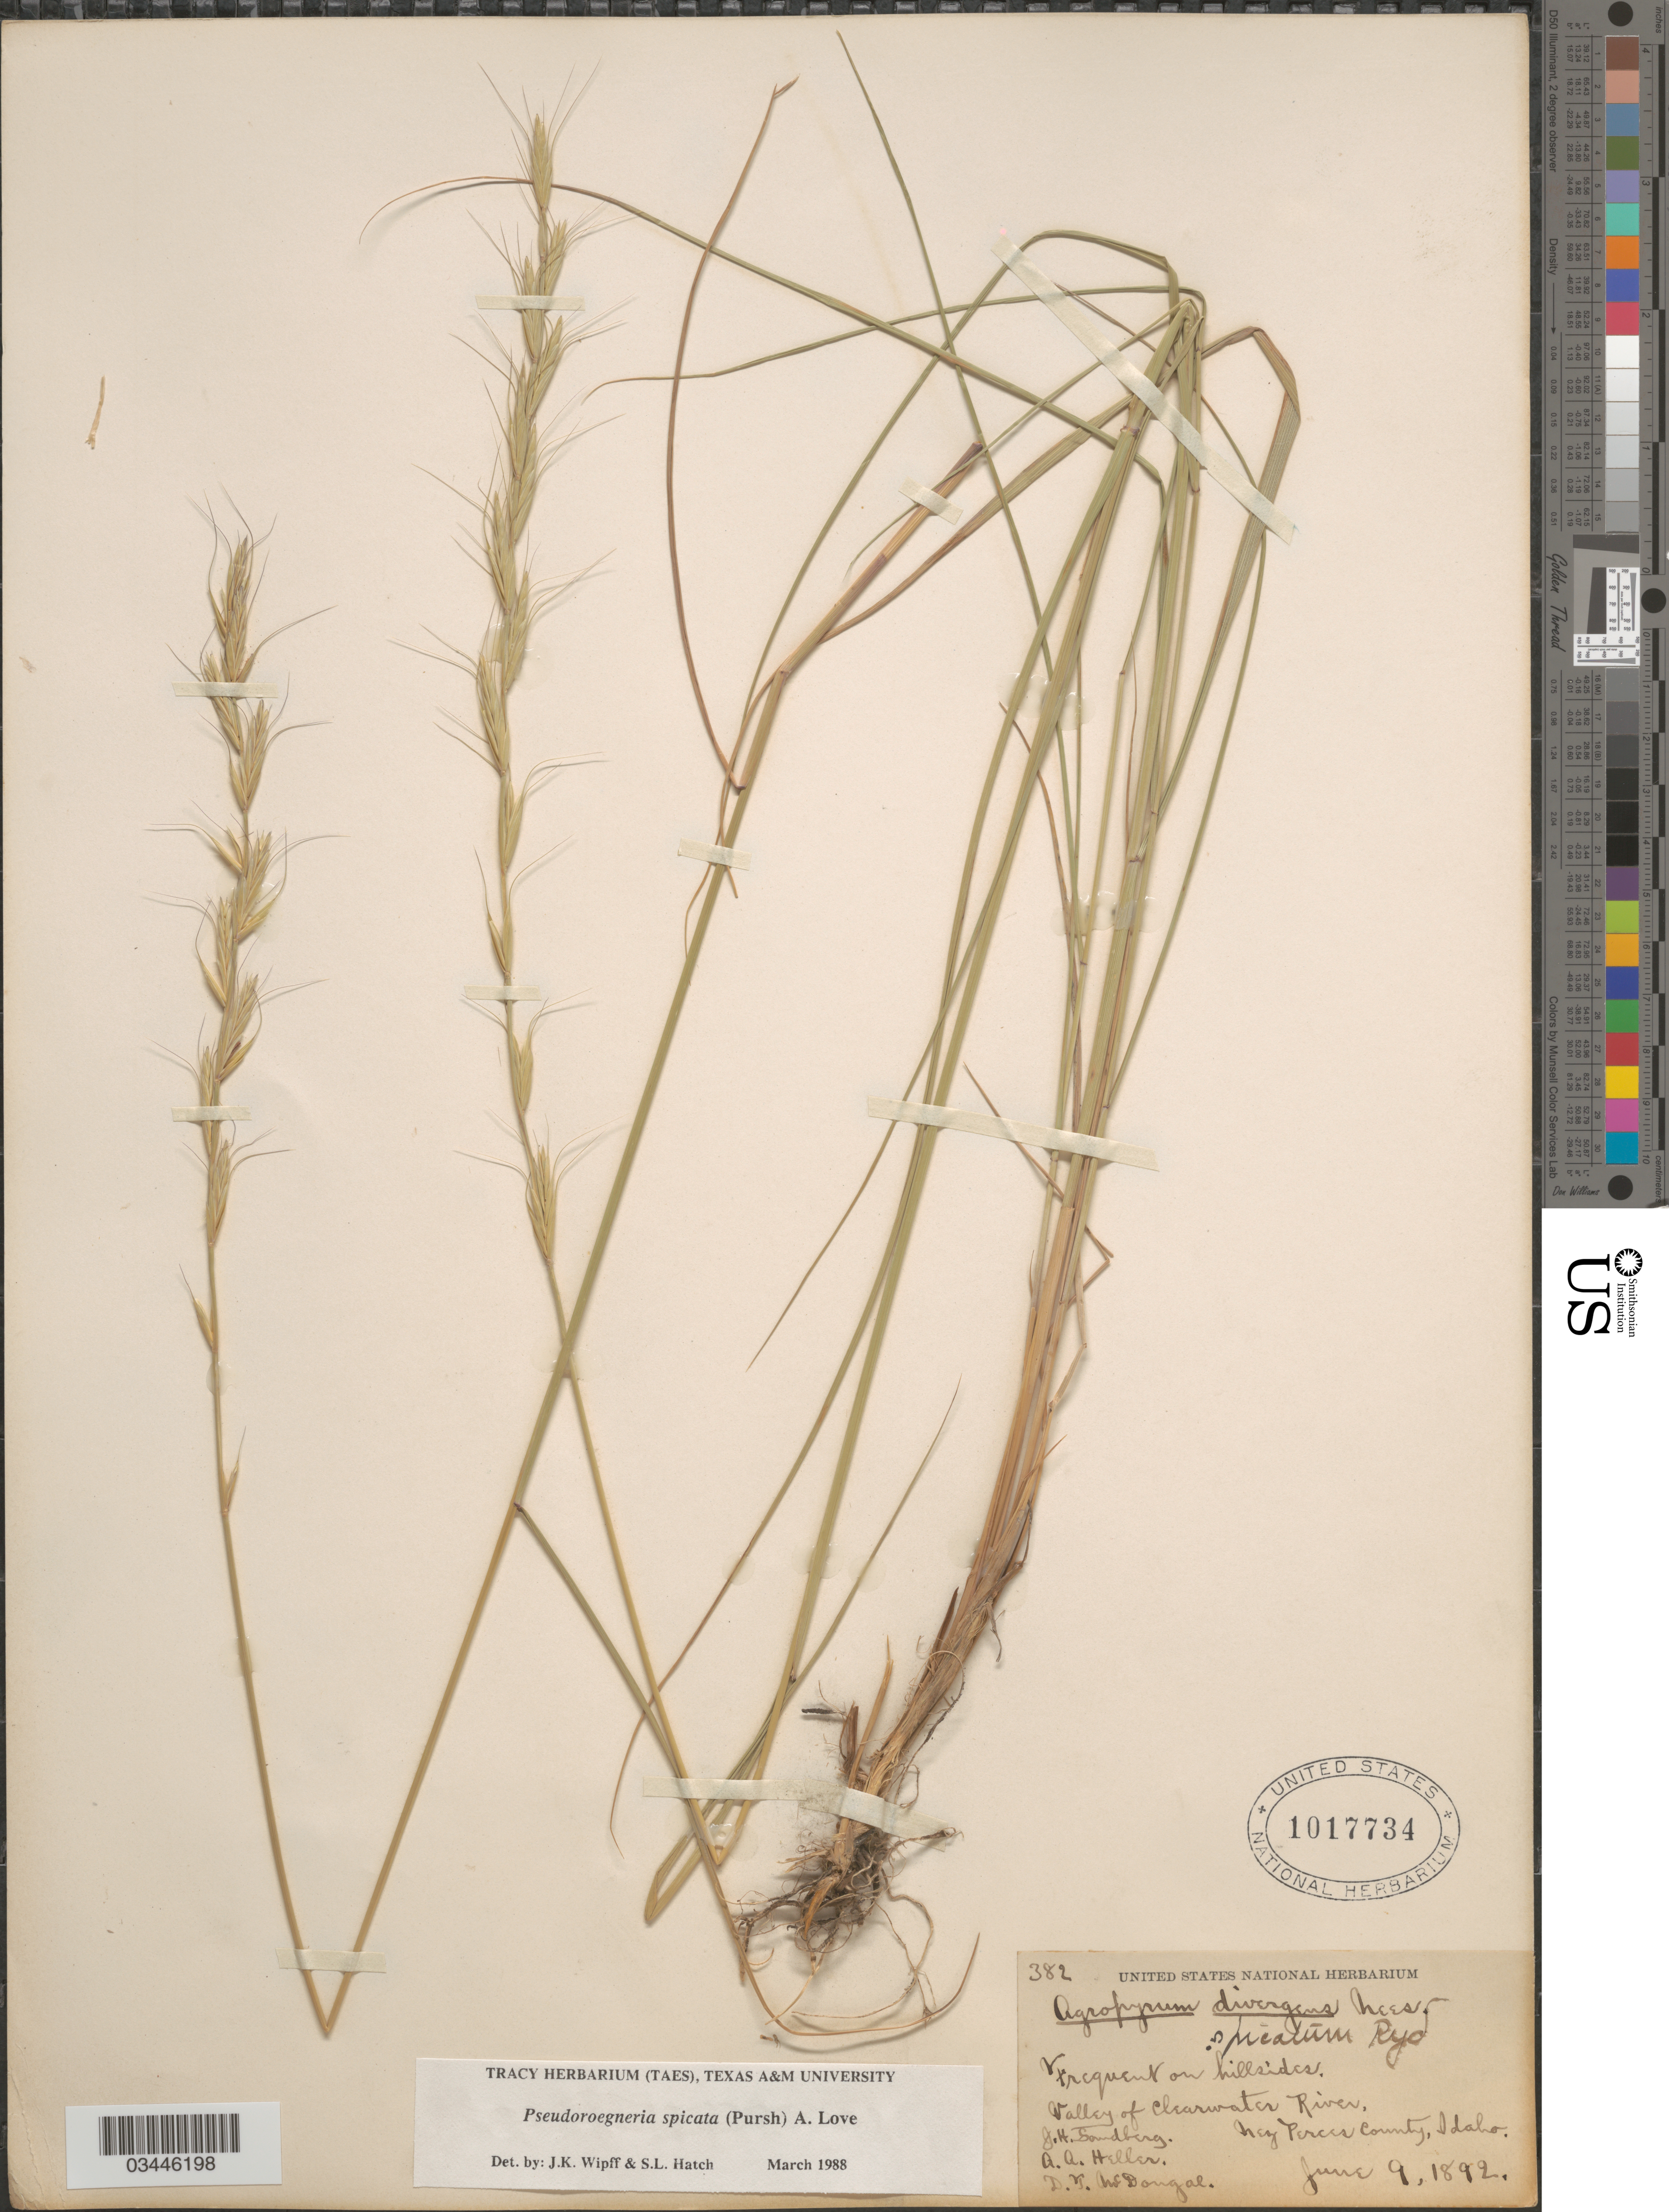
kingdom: Plantae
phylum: Tracheophyta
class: Liliopsida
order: Poales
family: Poaceae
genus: Pseudoroegneria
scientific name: Pseudoroegneria spicata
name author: (Pursh) Á. Löve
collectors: J. H. Sandberg, A. A. Heller & D. McDougal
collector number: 382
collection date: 1892-06-09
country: United States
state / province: Idaho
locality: Frequent on hillsides. Valley of Clearwater River, Nez Perces County.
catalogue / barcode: US 1017734